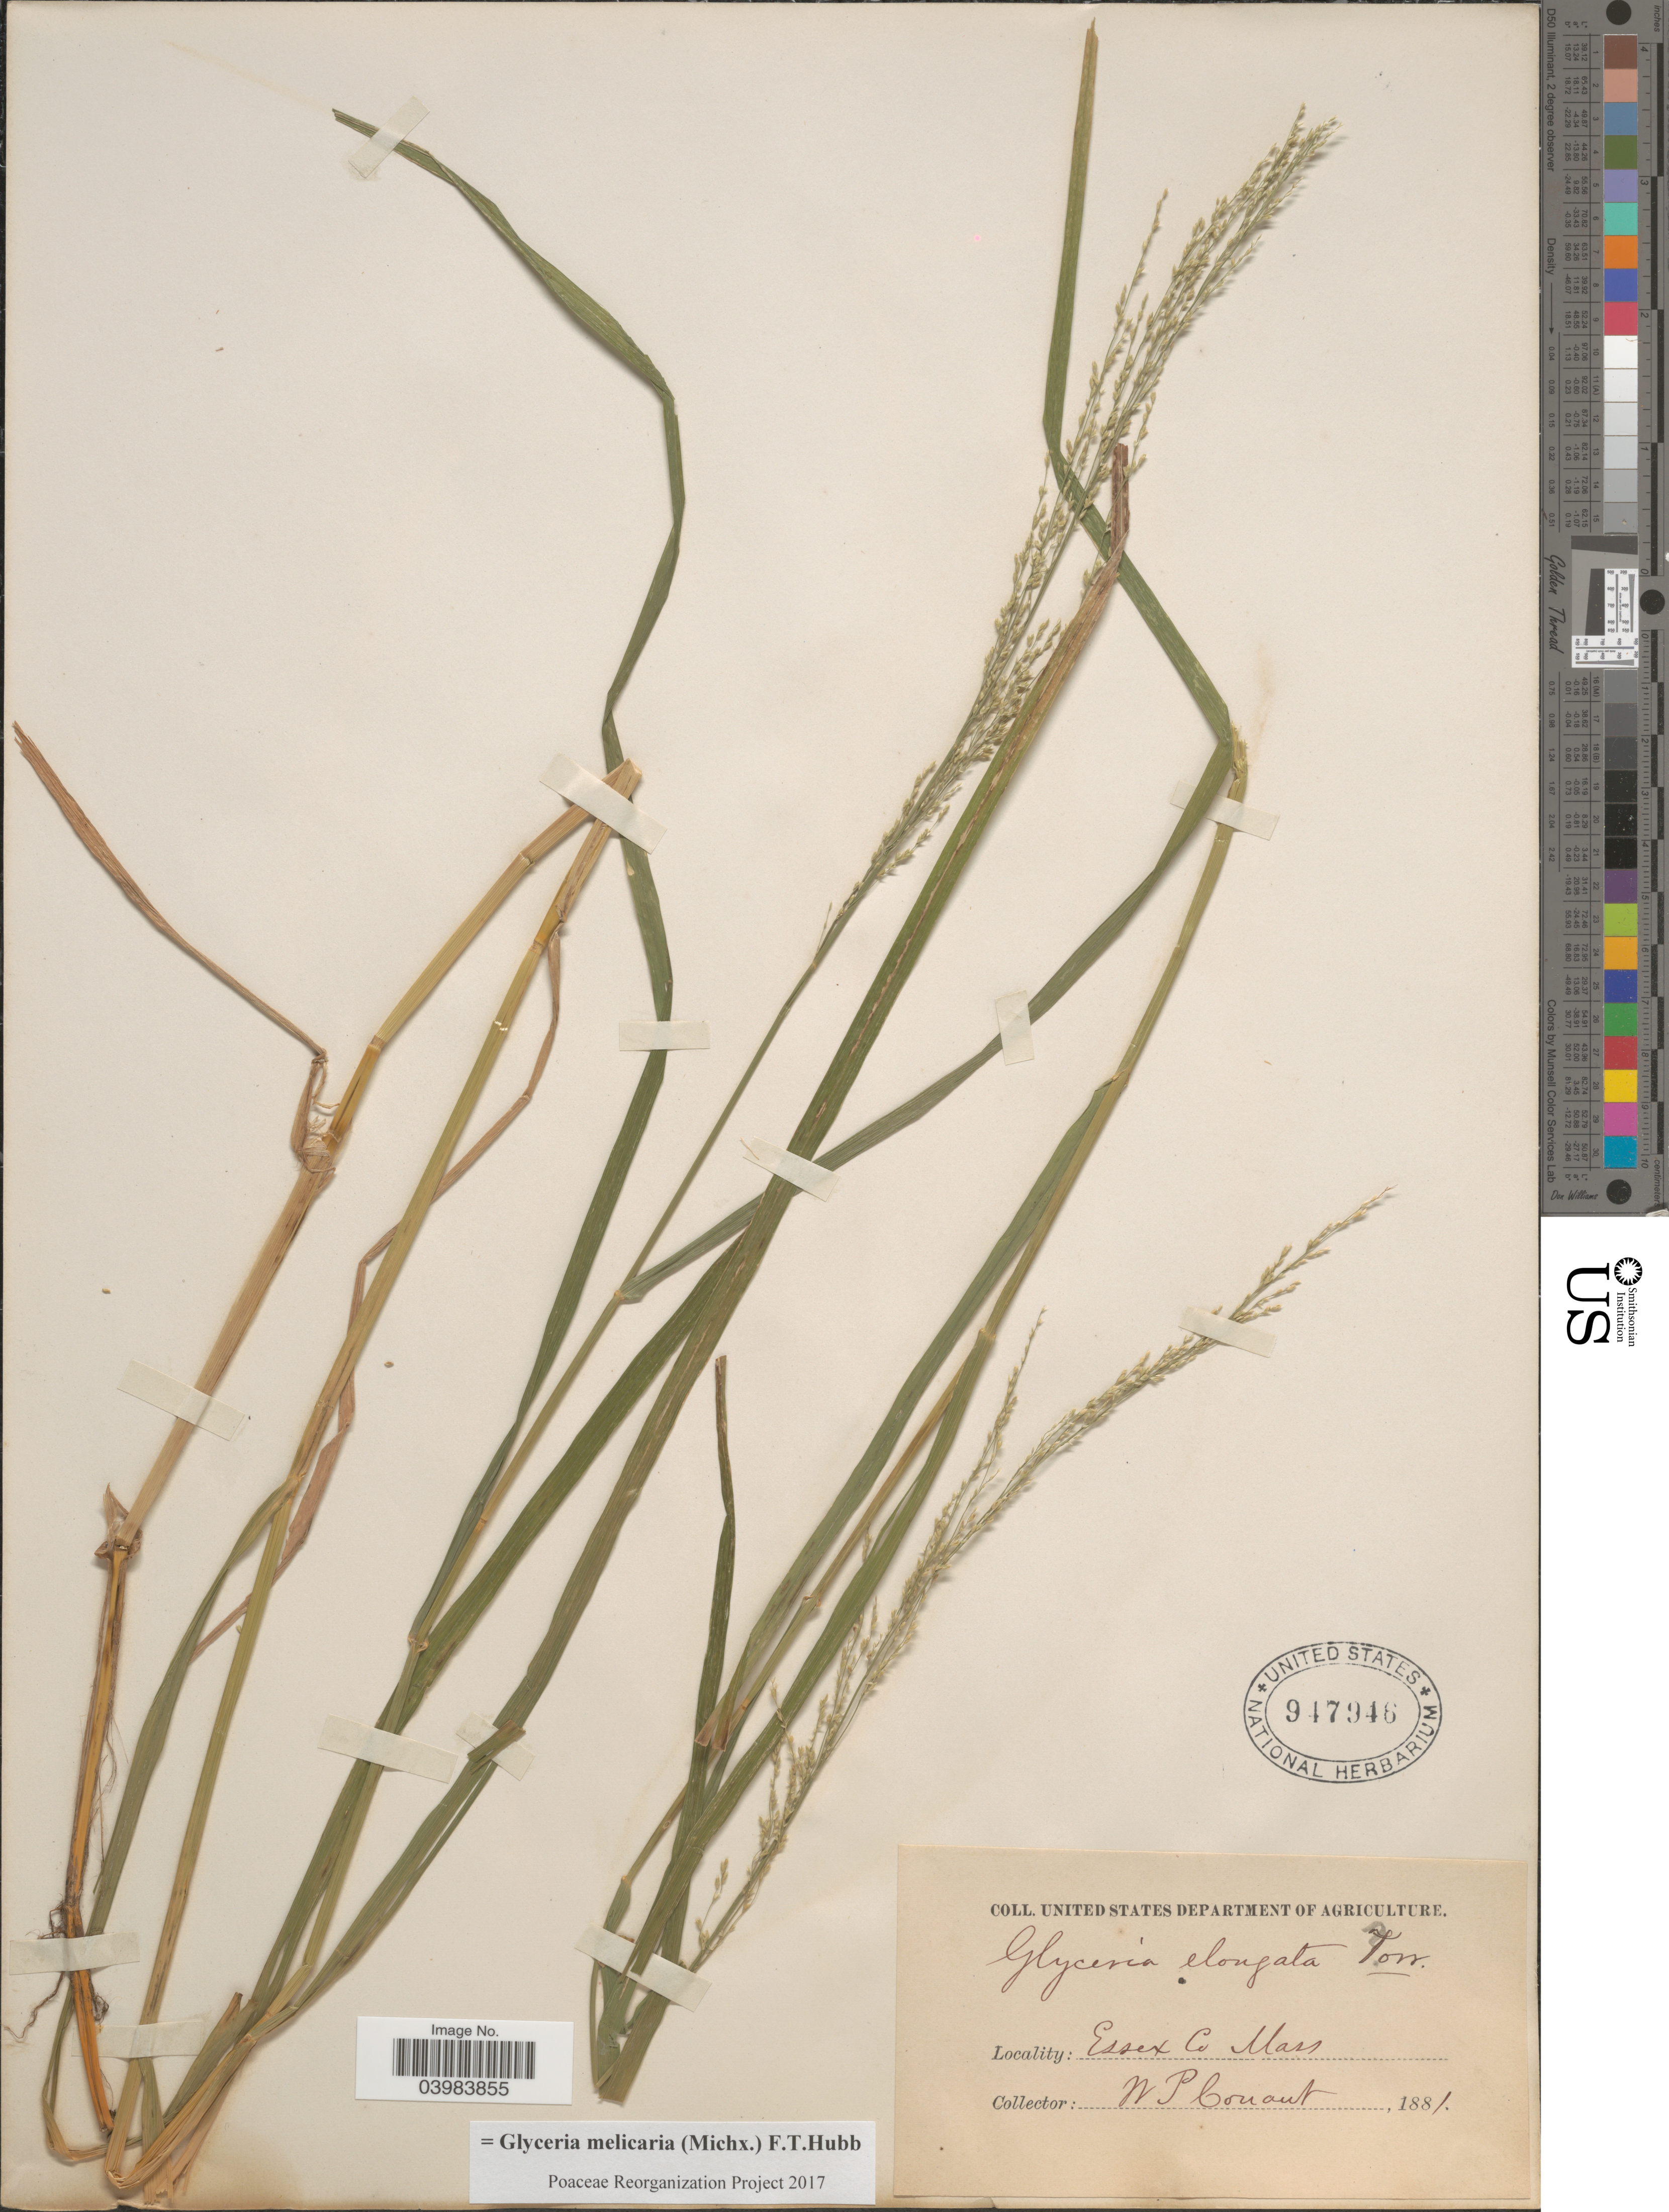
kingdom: Plantae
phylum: Tracheophyta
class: Liliopsida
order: Poales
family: Poaceae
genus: Glyceria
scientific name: Glyceria melicaria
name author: (Michx.) F.T. Hubb.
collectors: W. P. Conant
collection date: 1881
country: United States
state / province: Massachusetts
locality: Essex Co.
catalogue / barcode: US 947946